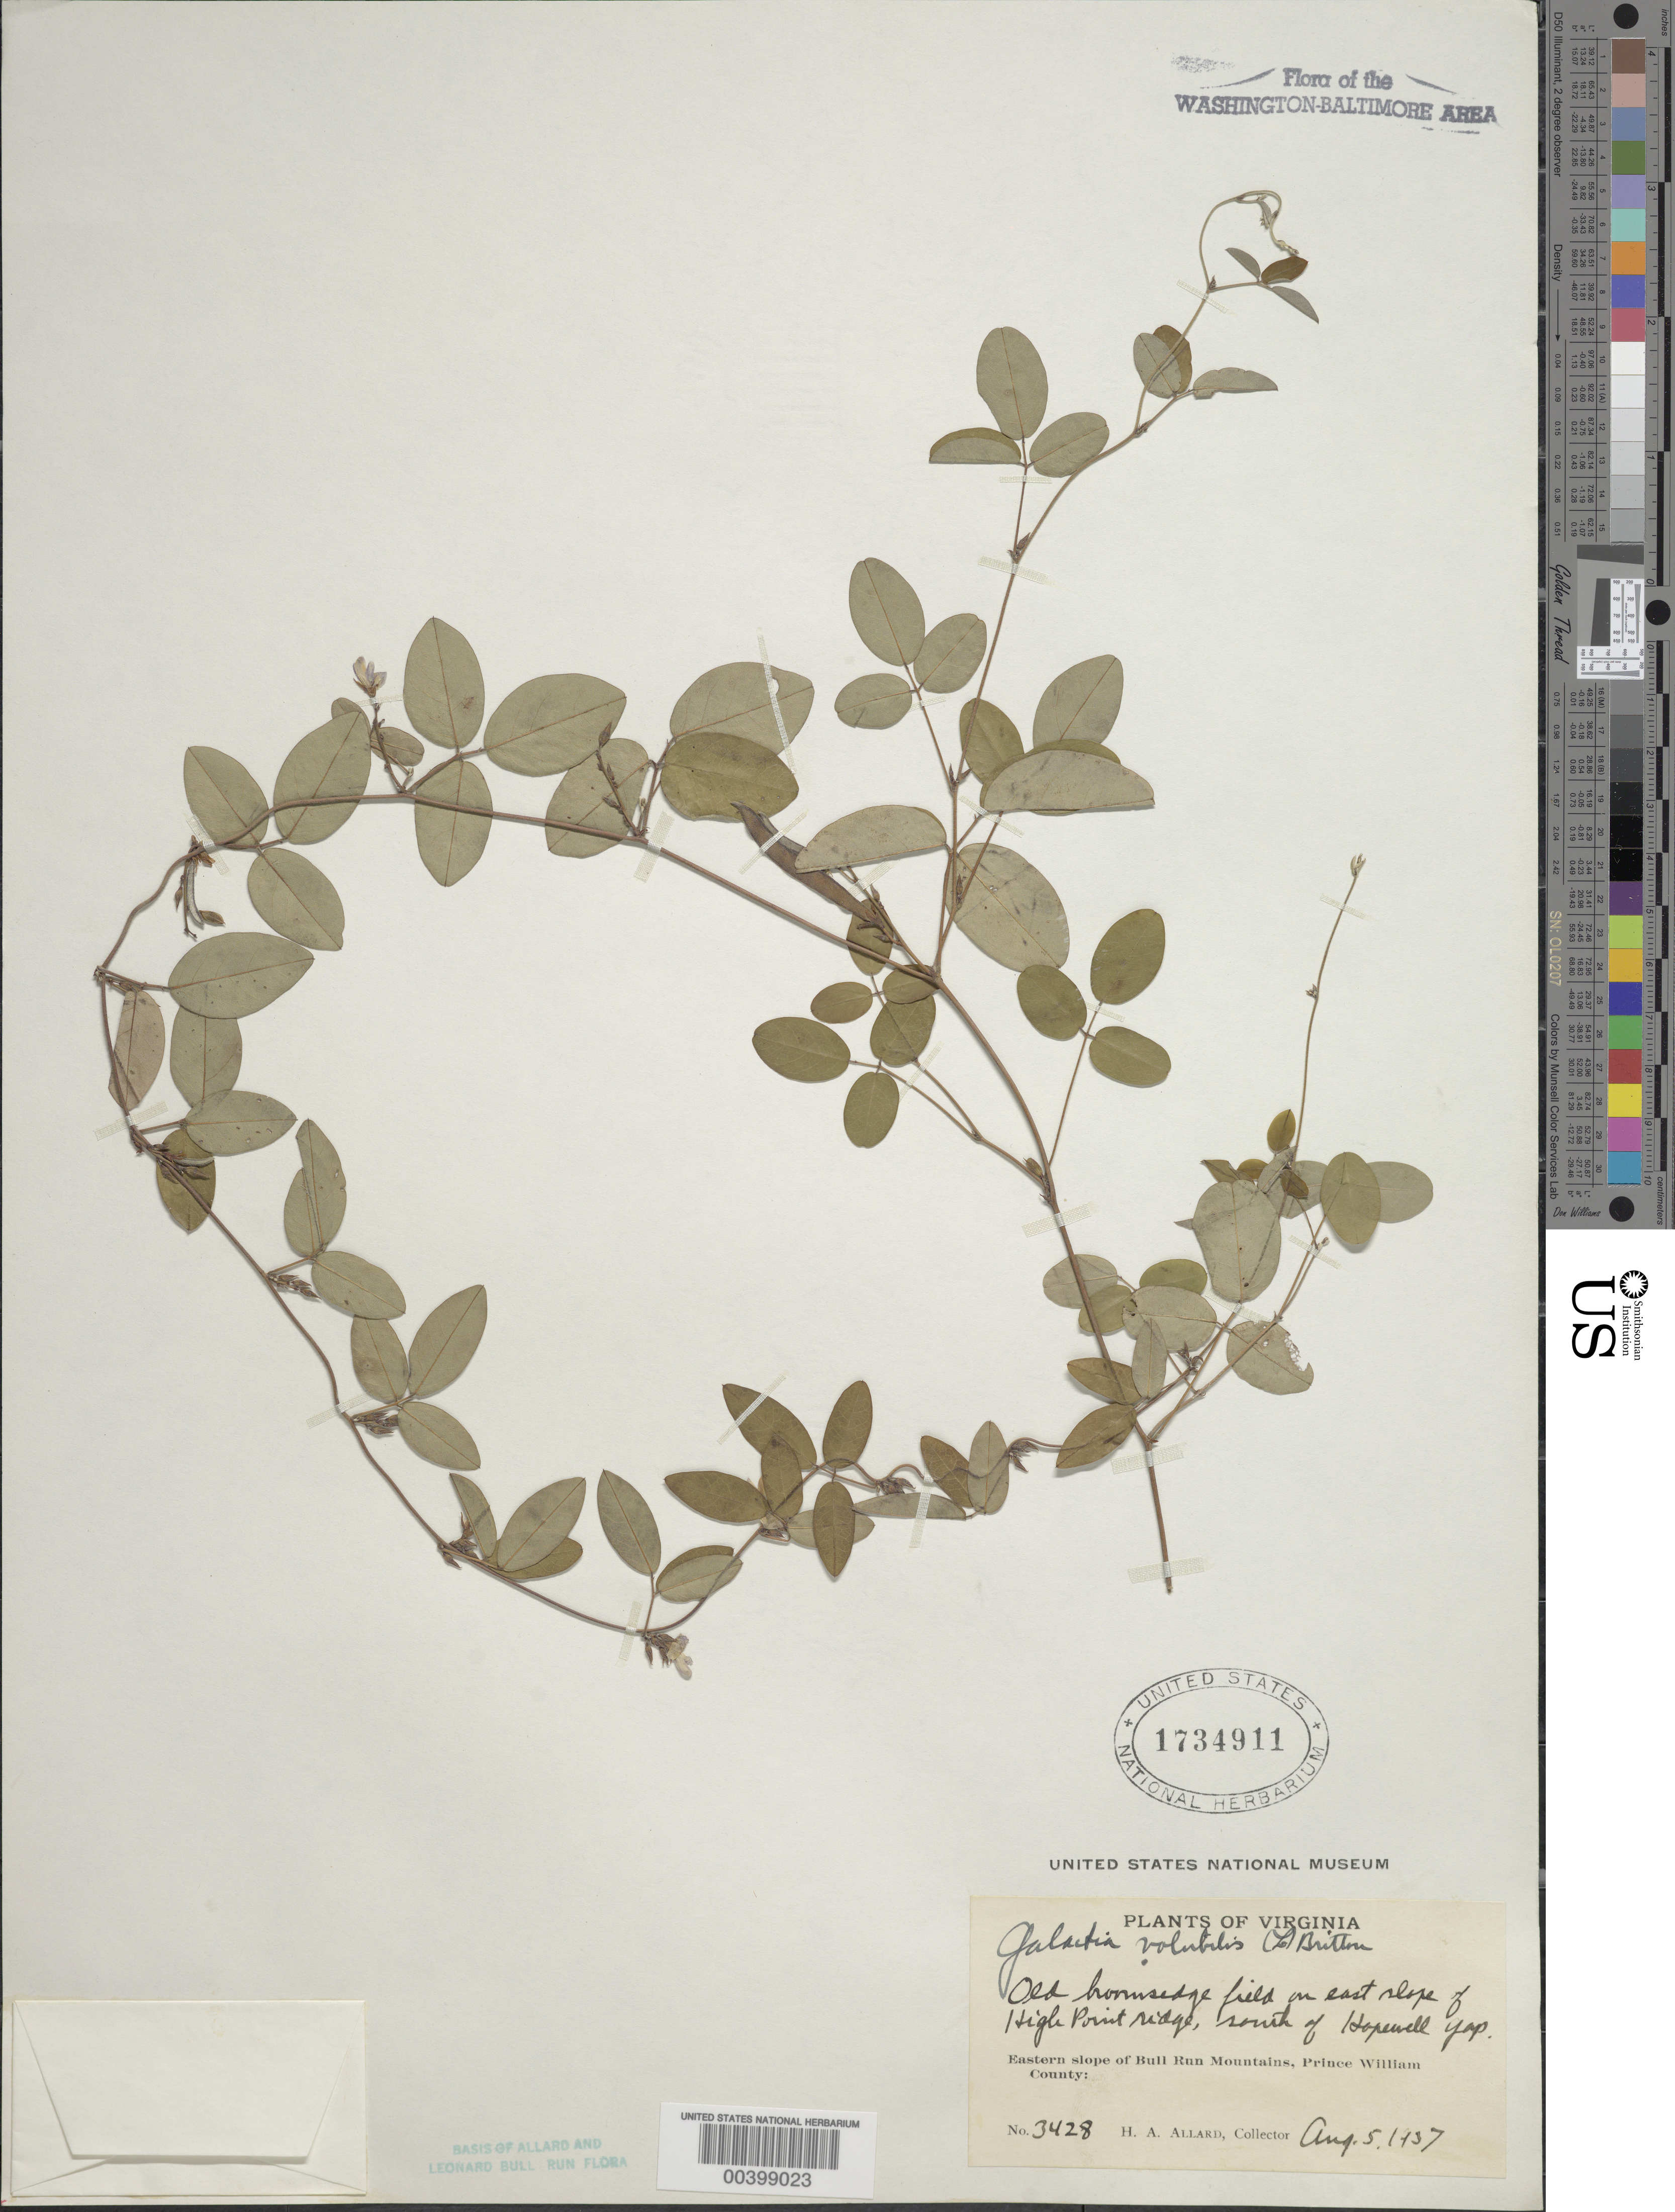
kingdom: Plantae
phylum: Tracheophyta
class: Magnoliopsida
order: Fabales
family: Fabaceae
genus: Galactia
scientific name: Galactia volubilis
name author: (L.) Britton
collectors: H. A. Allard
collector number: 3428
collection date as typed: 05 Aug 1937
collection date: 1937-08-05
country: United States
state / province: Virginia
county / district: Prince William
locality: High Point Ridge, south of Hopewell Gap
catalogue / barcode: US 1734911